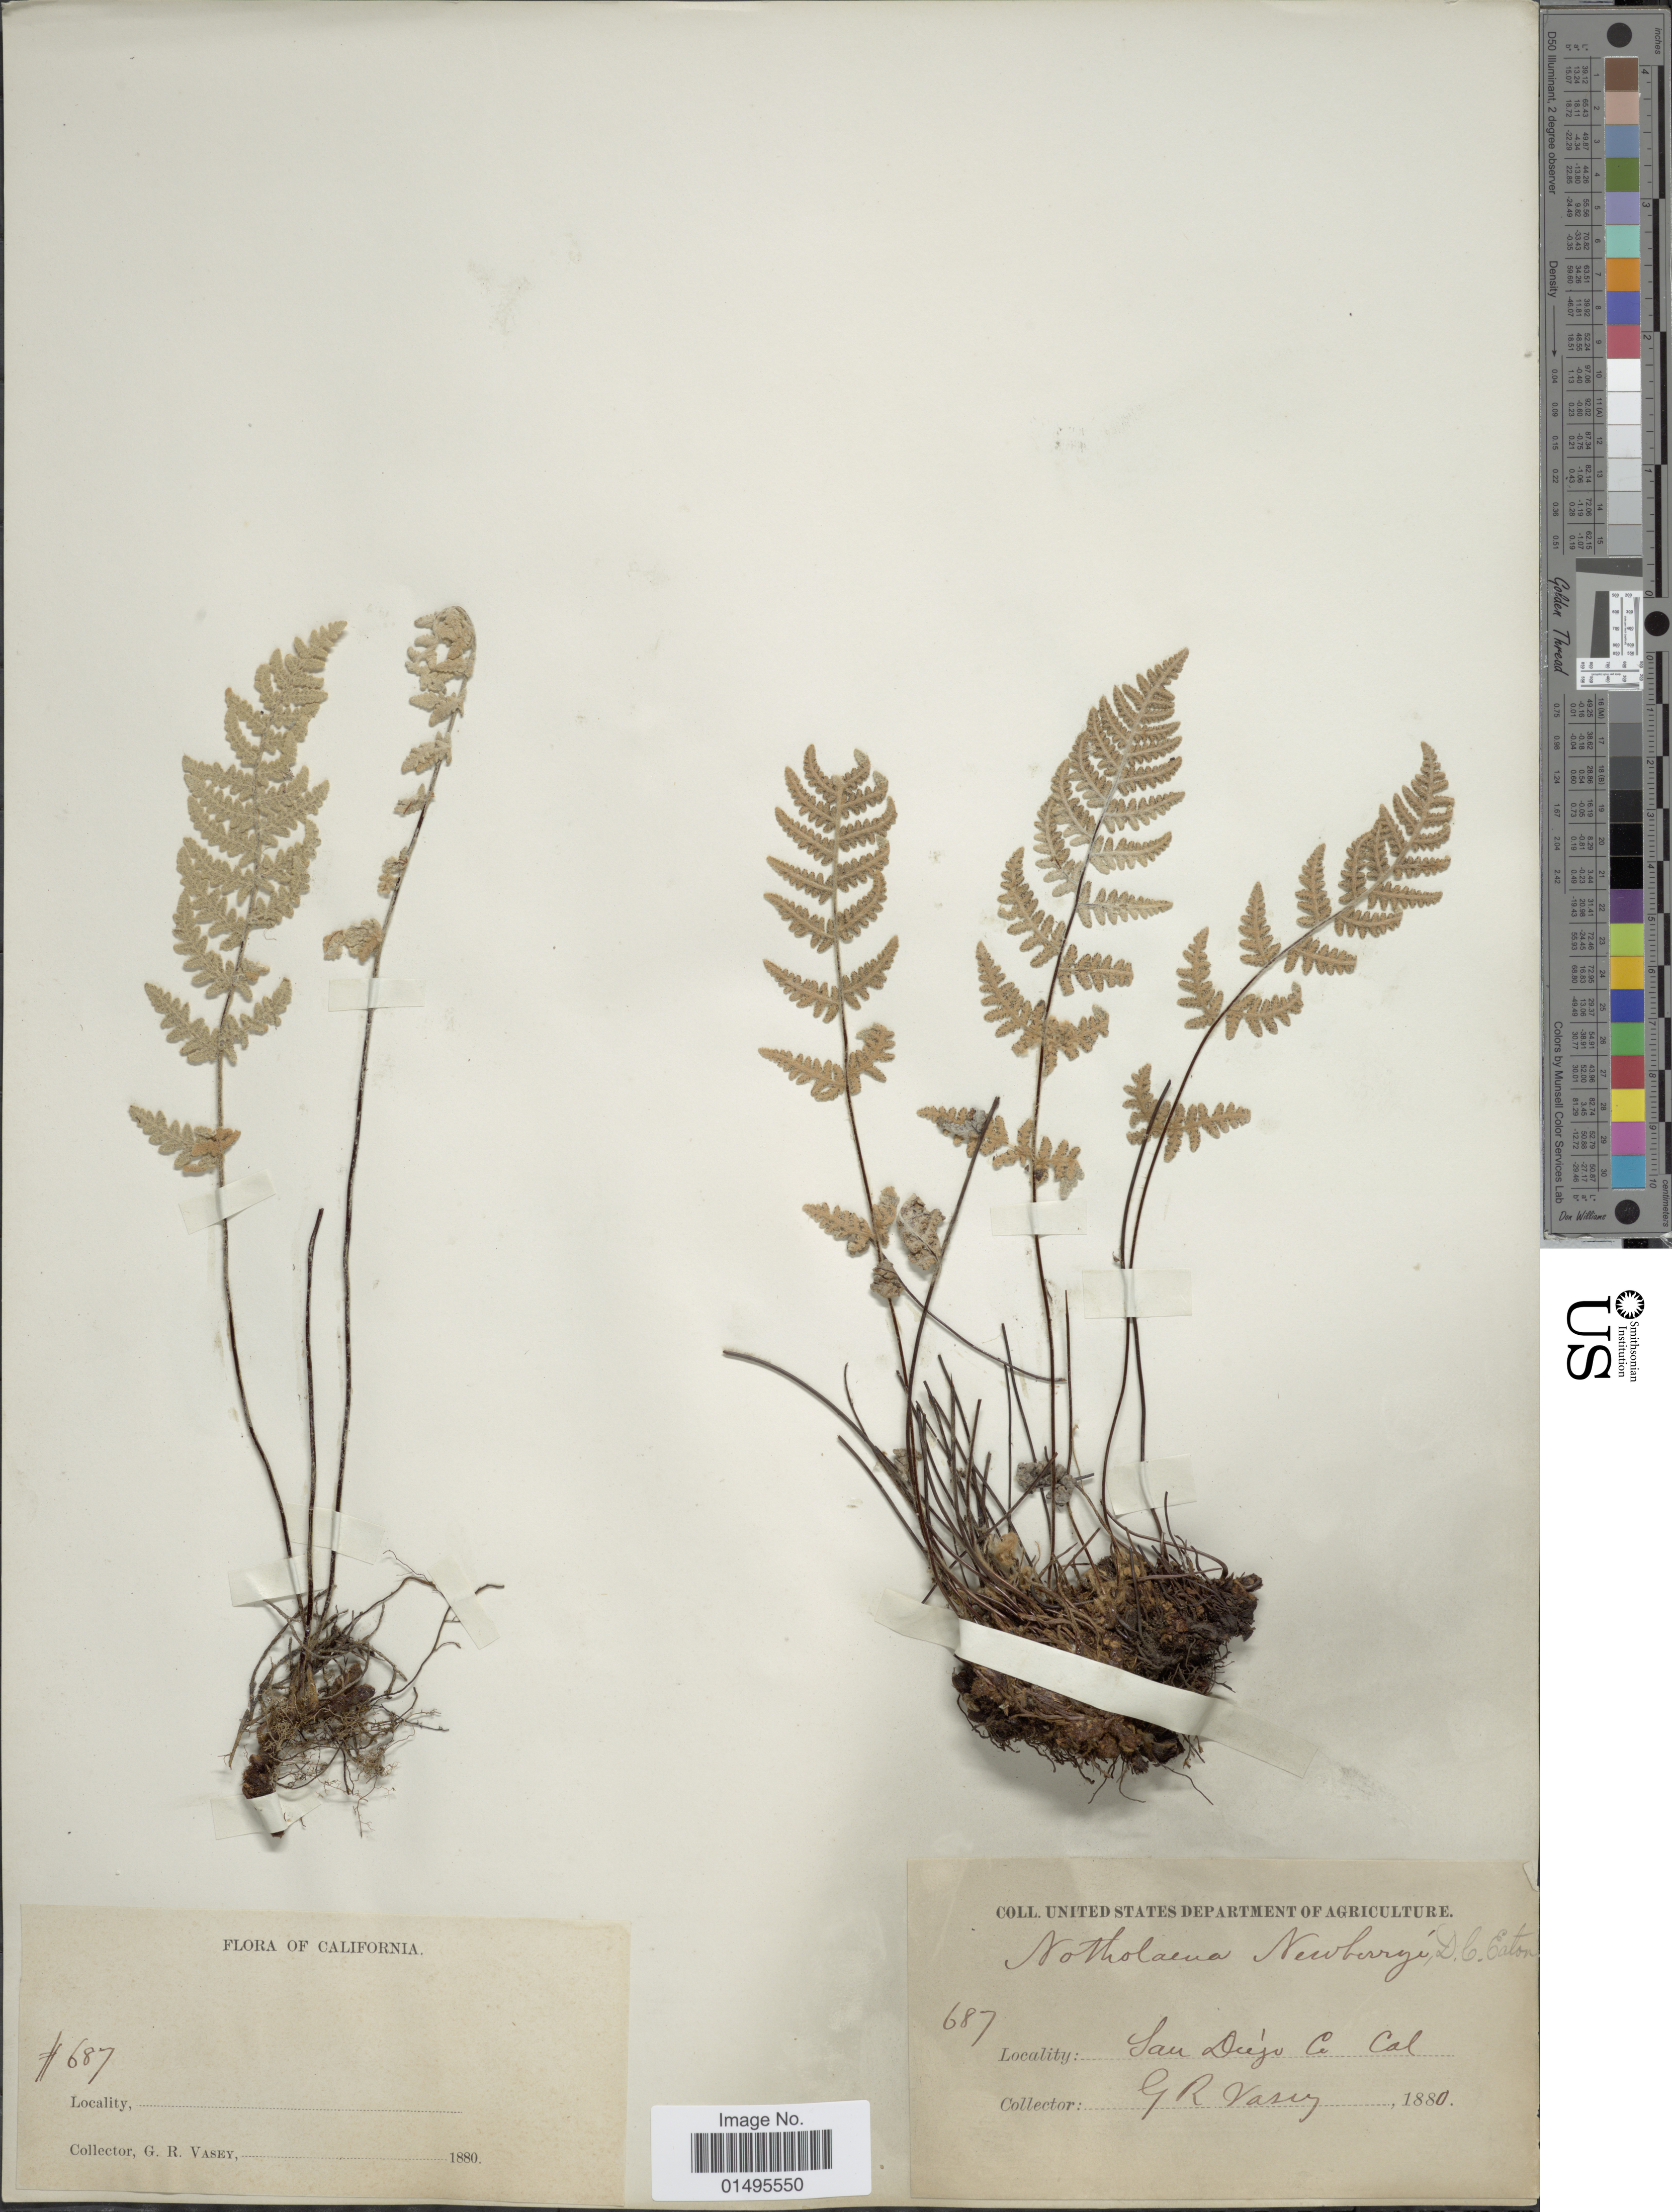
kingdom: Plantae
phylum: Tracheophyta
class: Polypodiopsida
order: Polypodiales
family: Pteridaceae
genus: Notholaena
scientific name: Notholaena newberryi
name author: D.C. Eaton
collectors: G. R. Vasey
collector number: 687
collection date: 1880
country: United States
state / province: California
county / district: San Diego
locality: San Diego Co.